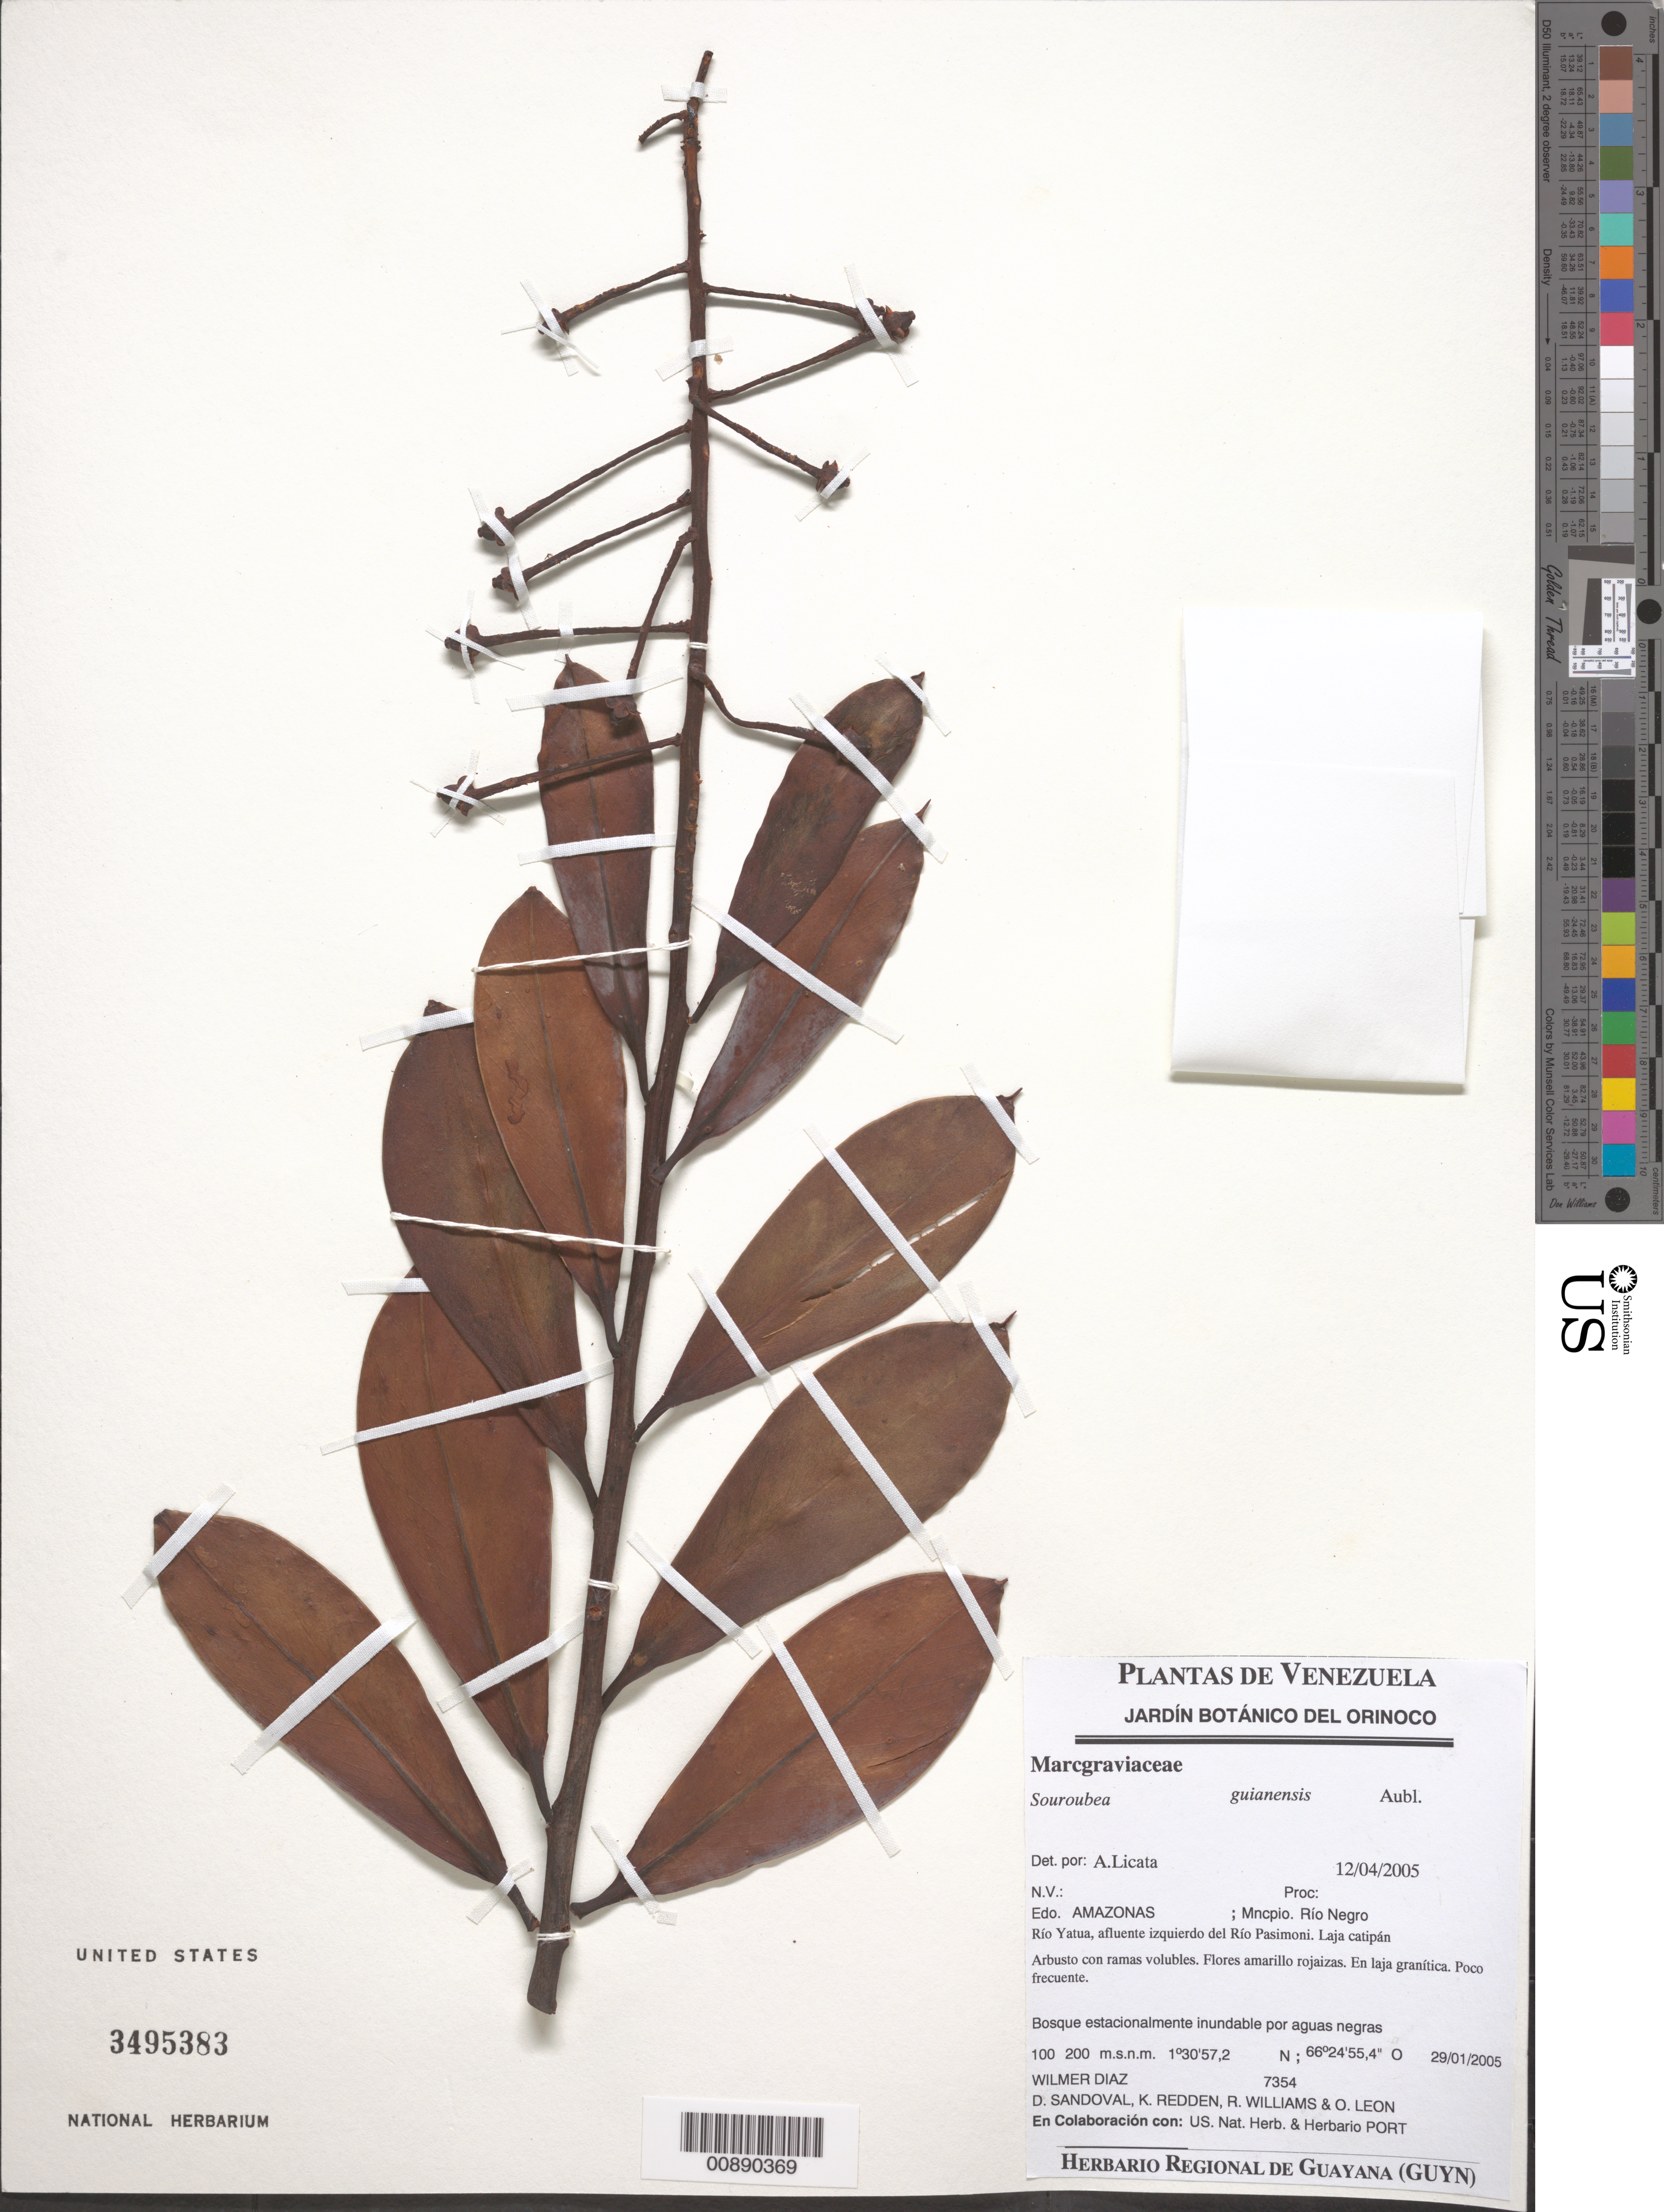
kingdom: Plantae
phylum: Tracheophyta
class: Magnoliopsida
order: Ericales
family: Marcgraviaceae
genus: Souroubea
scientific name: Souroubea guianensis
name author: Aubl.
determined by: Licata, A., (PORT), Univ. Nac. Exp. de los Llanos Ezequiel Zamora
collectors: W. Díaz P., D. Sandoval, K. M. Redden, R. Williams & O. León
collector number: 7354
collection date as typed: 29-Jan-05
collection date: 2005-01-29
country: Venezuela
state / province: Amazonas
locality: Mun. Río Negro, Río Yatua, afluente del Río Pasimoni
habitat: Bosque estacionalmente inundable por aguas negras; laja catipán, laja granítica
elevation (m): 100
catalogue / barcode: US 3495383